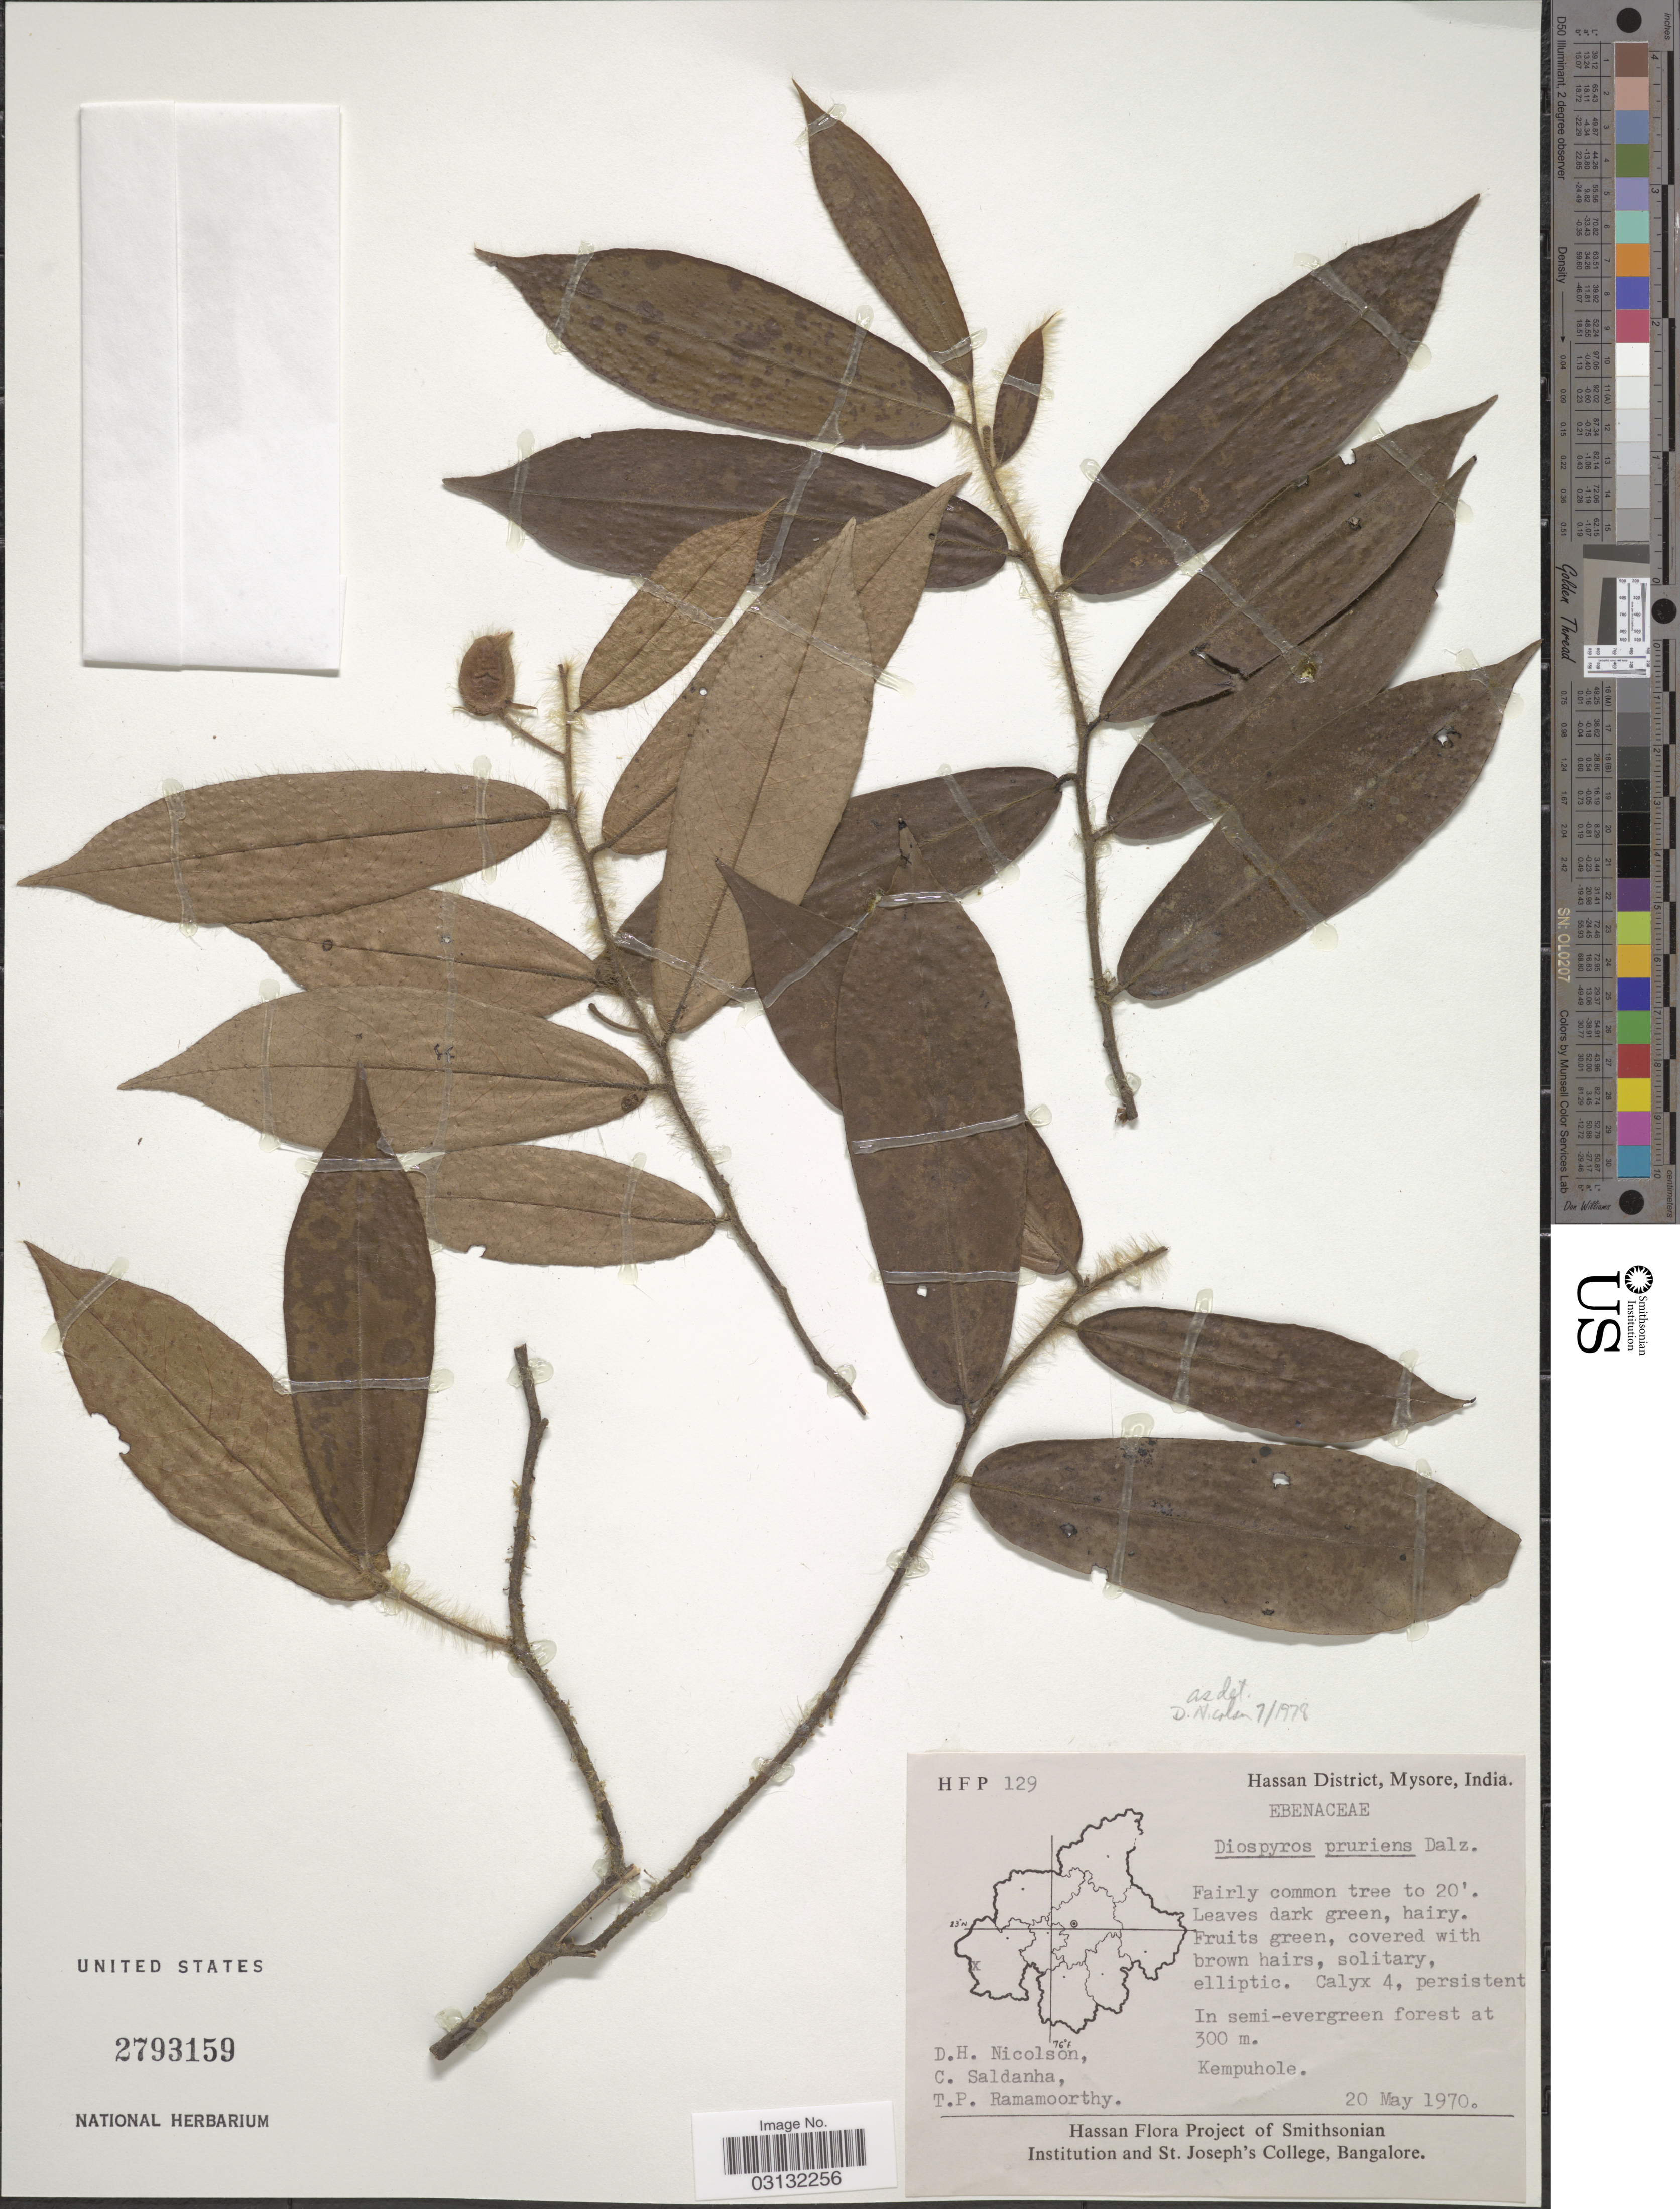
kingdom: Plantae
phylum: Tracheophyta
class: Magnoliopsida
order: Ericales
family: Ebenaceae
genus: Diospyros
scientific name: Diospyros pruriens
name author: Dalzell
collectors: D. H. Nicolson, C. Saldanha & T. P. Ramamoorthy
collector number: HFP 129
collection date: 1970-05-20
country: India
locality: Hassan District, Mysore. Kempuhole.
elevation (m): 300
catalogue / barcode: US 2793159